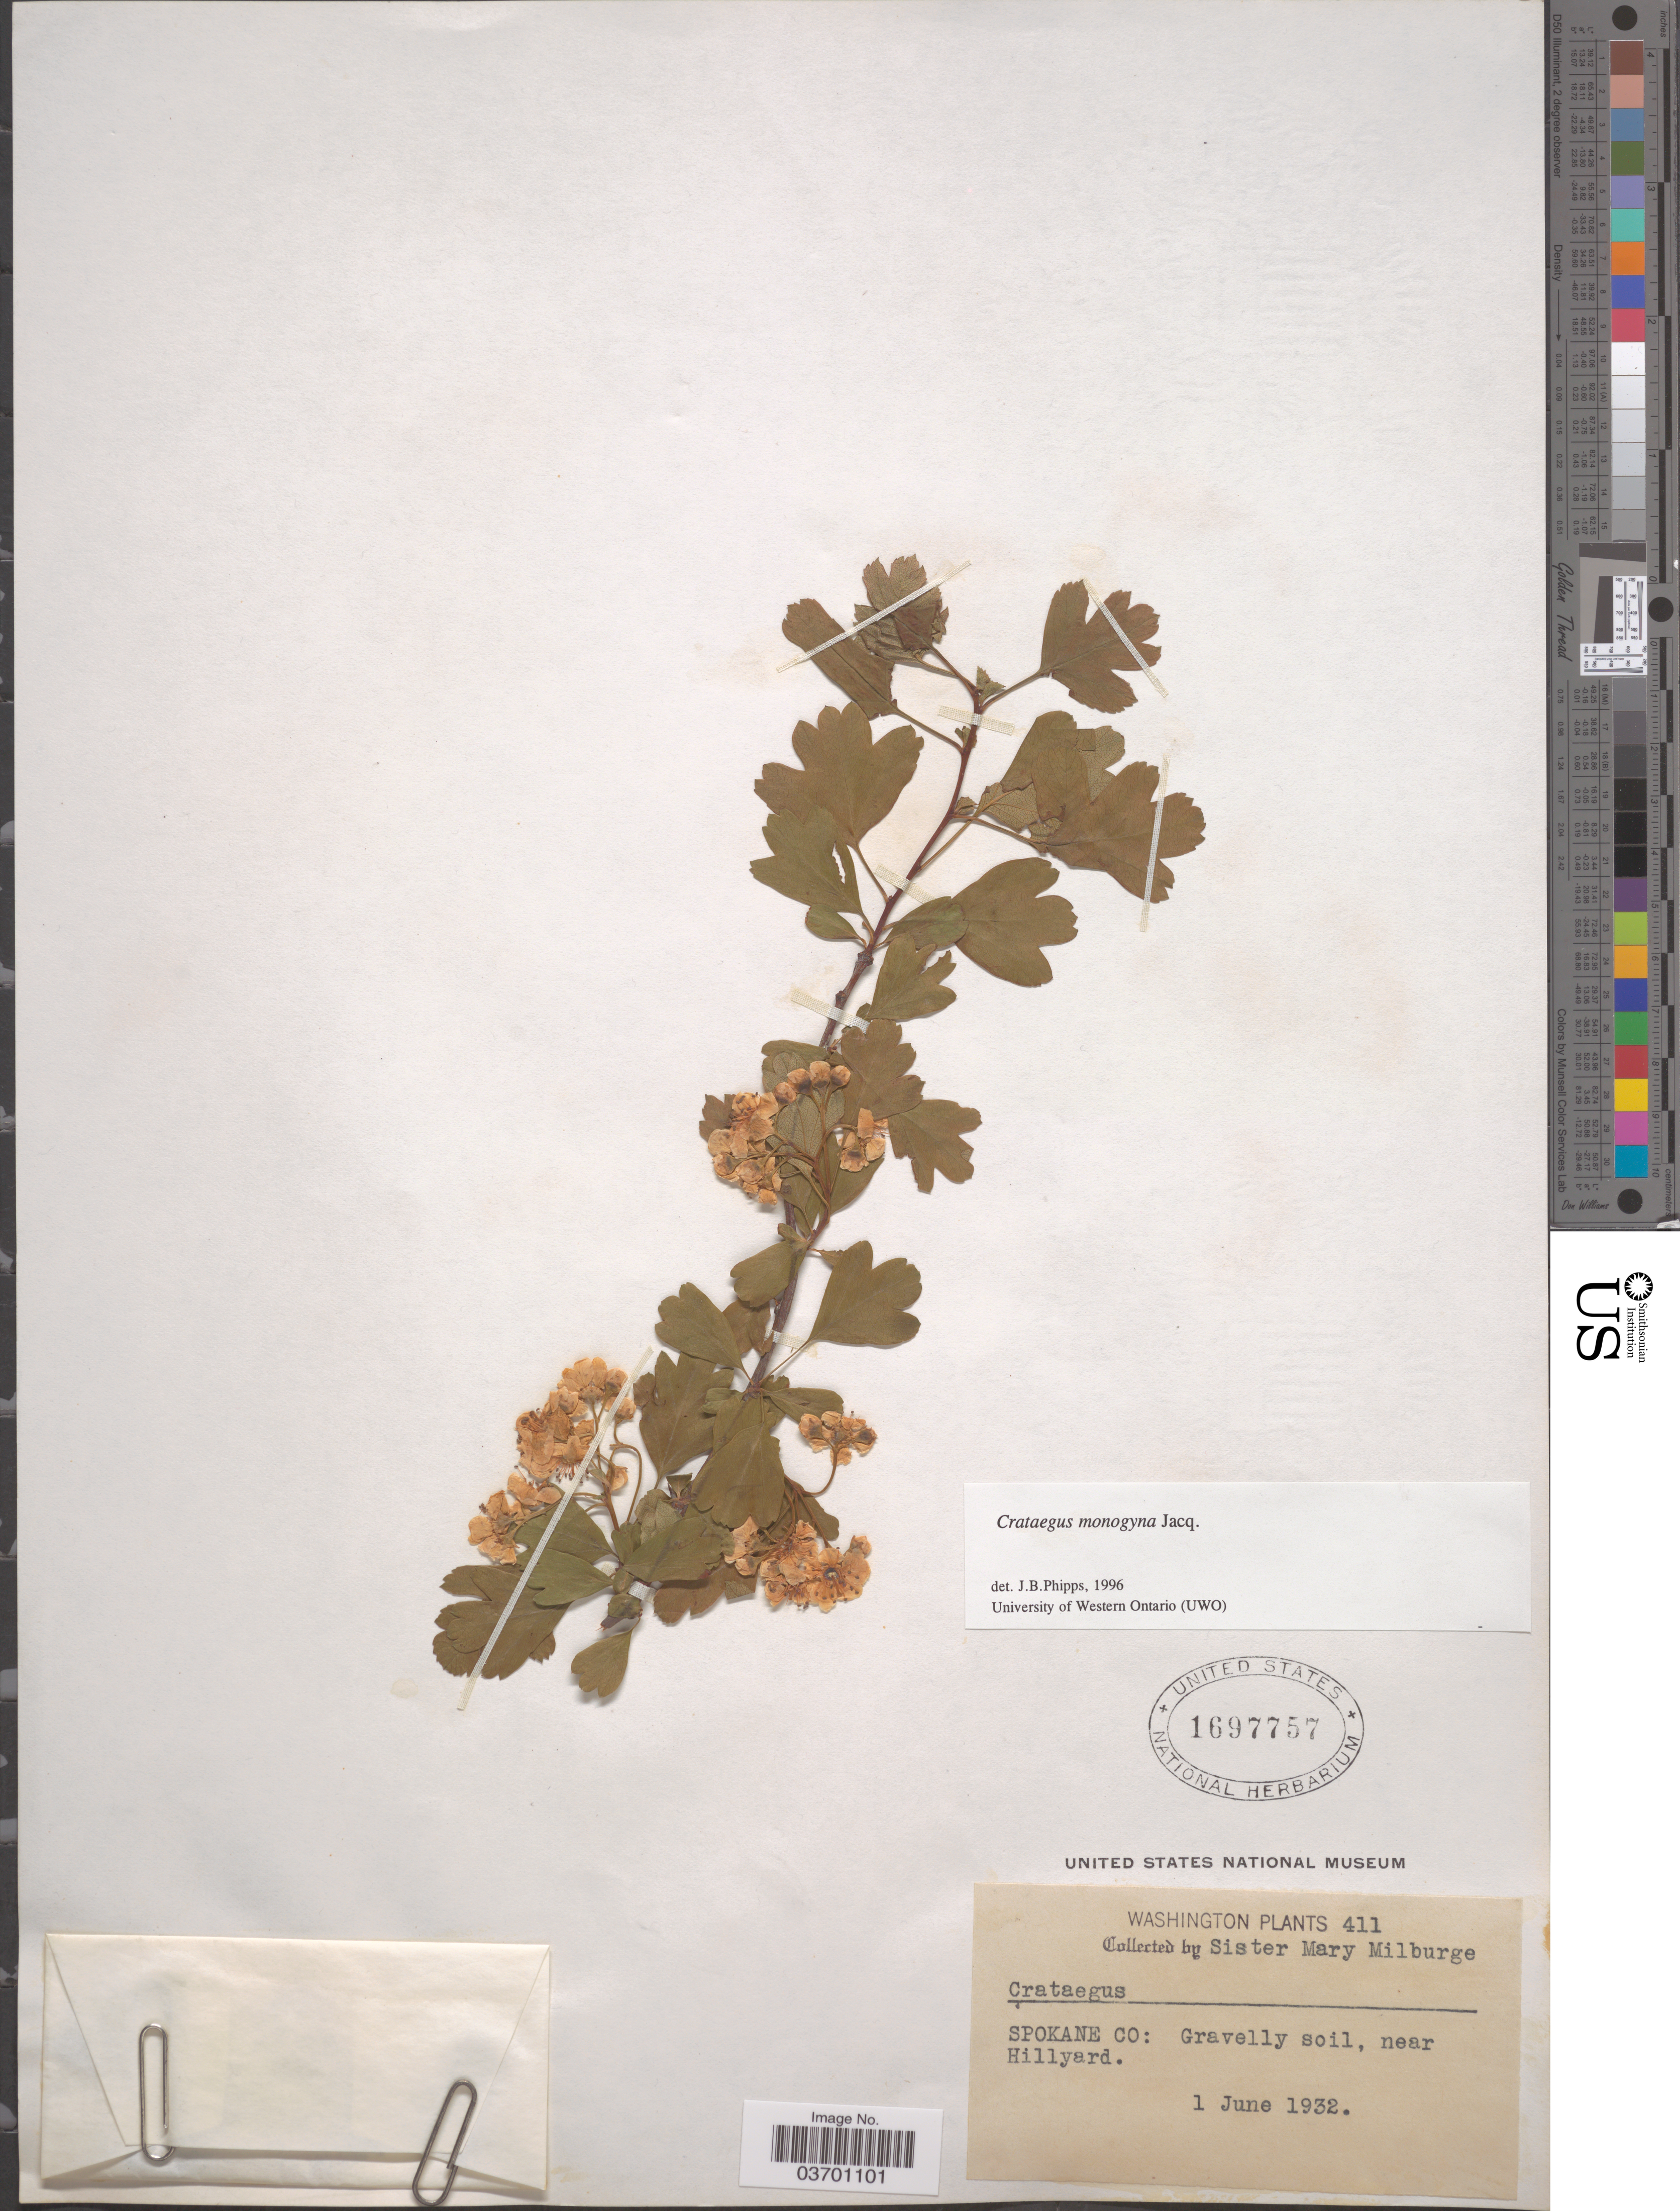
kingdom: Plantae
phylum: Tracheophyta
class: Magnoliopsida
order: Rosales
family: Rosaceae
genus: Crataegus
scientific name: Crataegus monogyna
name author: Lindin.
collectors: S. Milburge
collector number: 411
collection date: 1932-06-01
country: United States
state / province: Washington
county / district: Spokane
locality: Spokane Co: near Hillyard.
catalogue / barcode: US 1697757